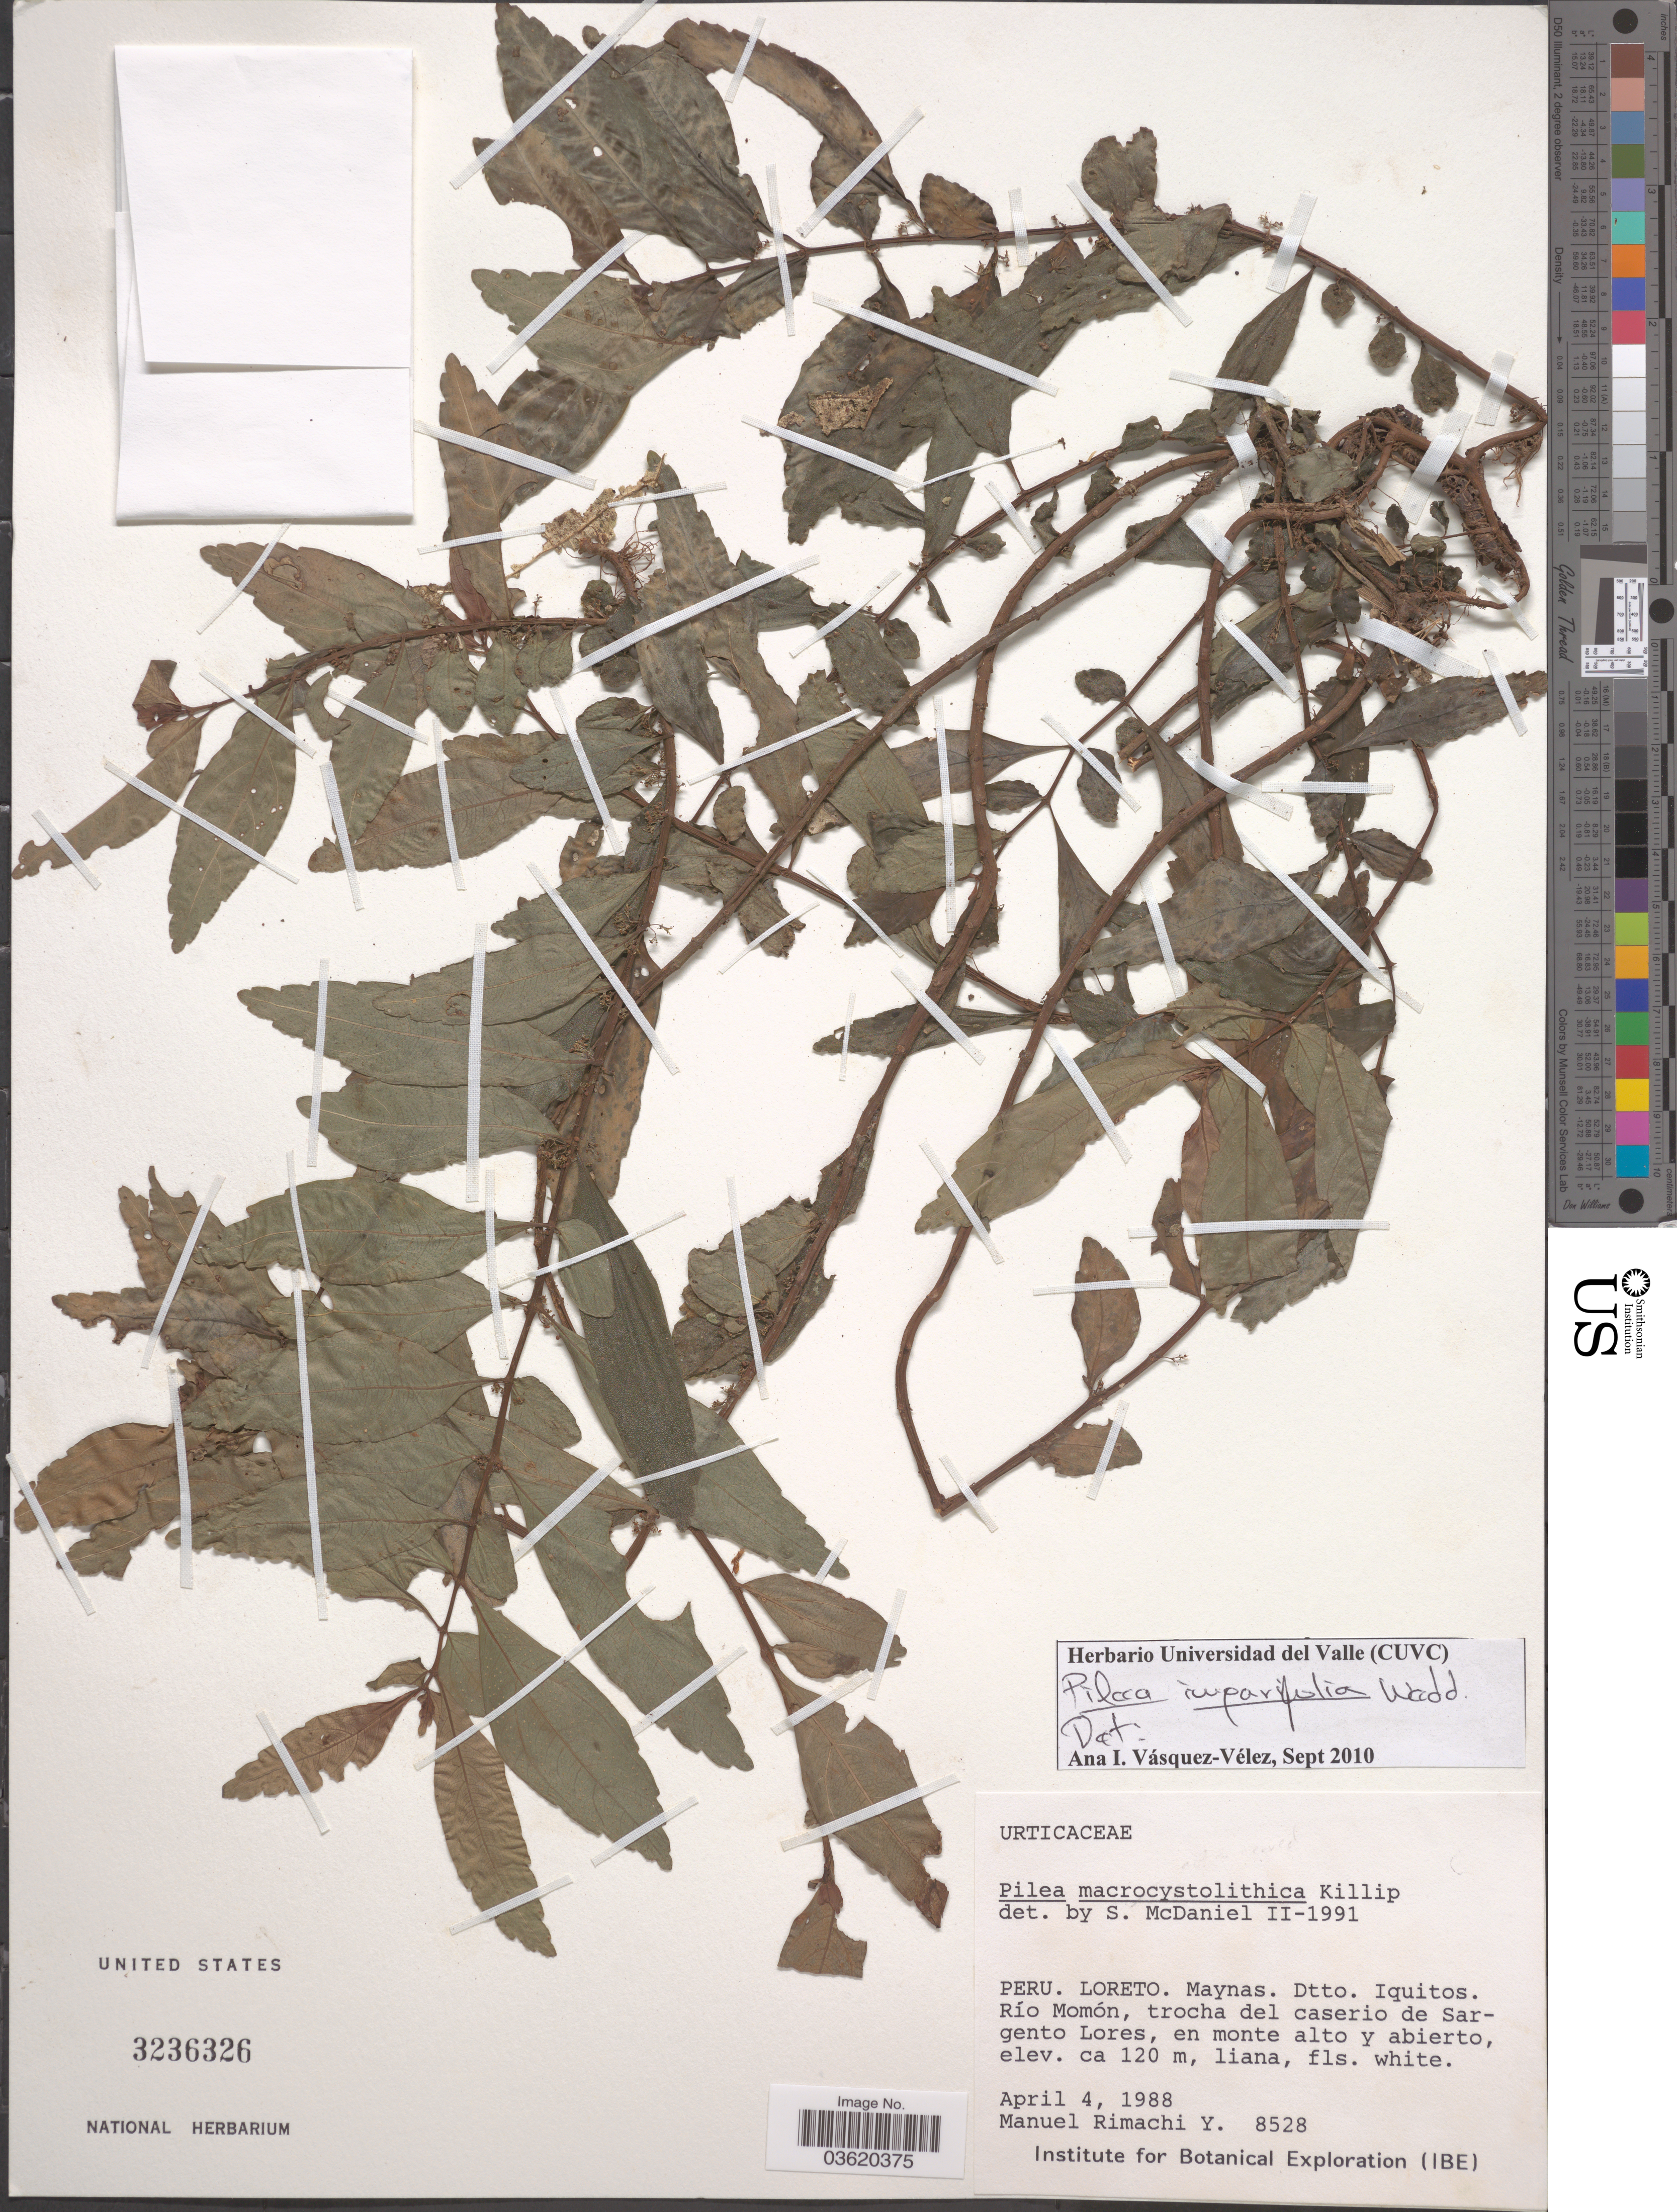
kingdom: Plantae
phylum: Tracheophyta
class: Magnoliopsida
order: Rosales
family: Urticaceae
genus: Pilea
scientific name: Pilea imparifolia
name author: Wedd.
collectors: M. Rimachi Y.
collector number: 8528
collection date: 1988-04-04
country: Peru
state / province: Loreto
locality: Maynas. Dtto. Iquitos. Río Momón, trocha del caserio de Sargento Lores, en monte alto y abierto.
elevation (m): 120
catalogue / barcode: US 3236326